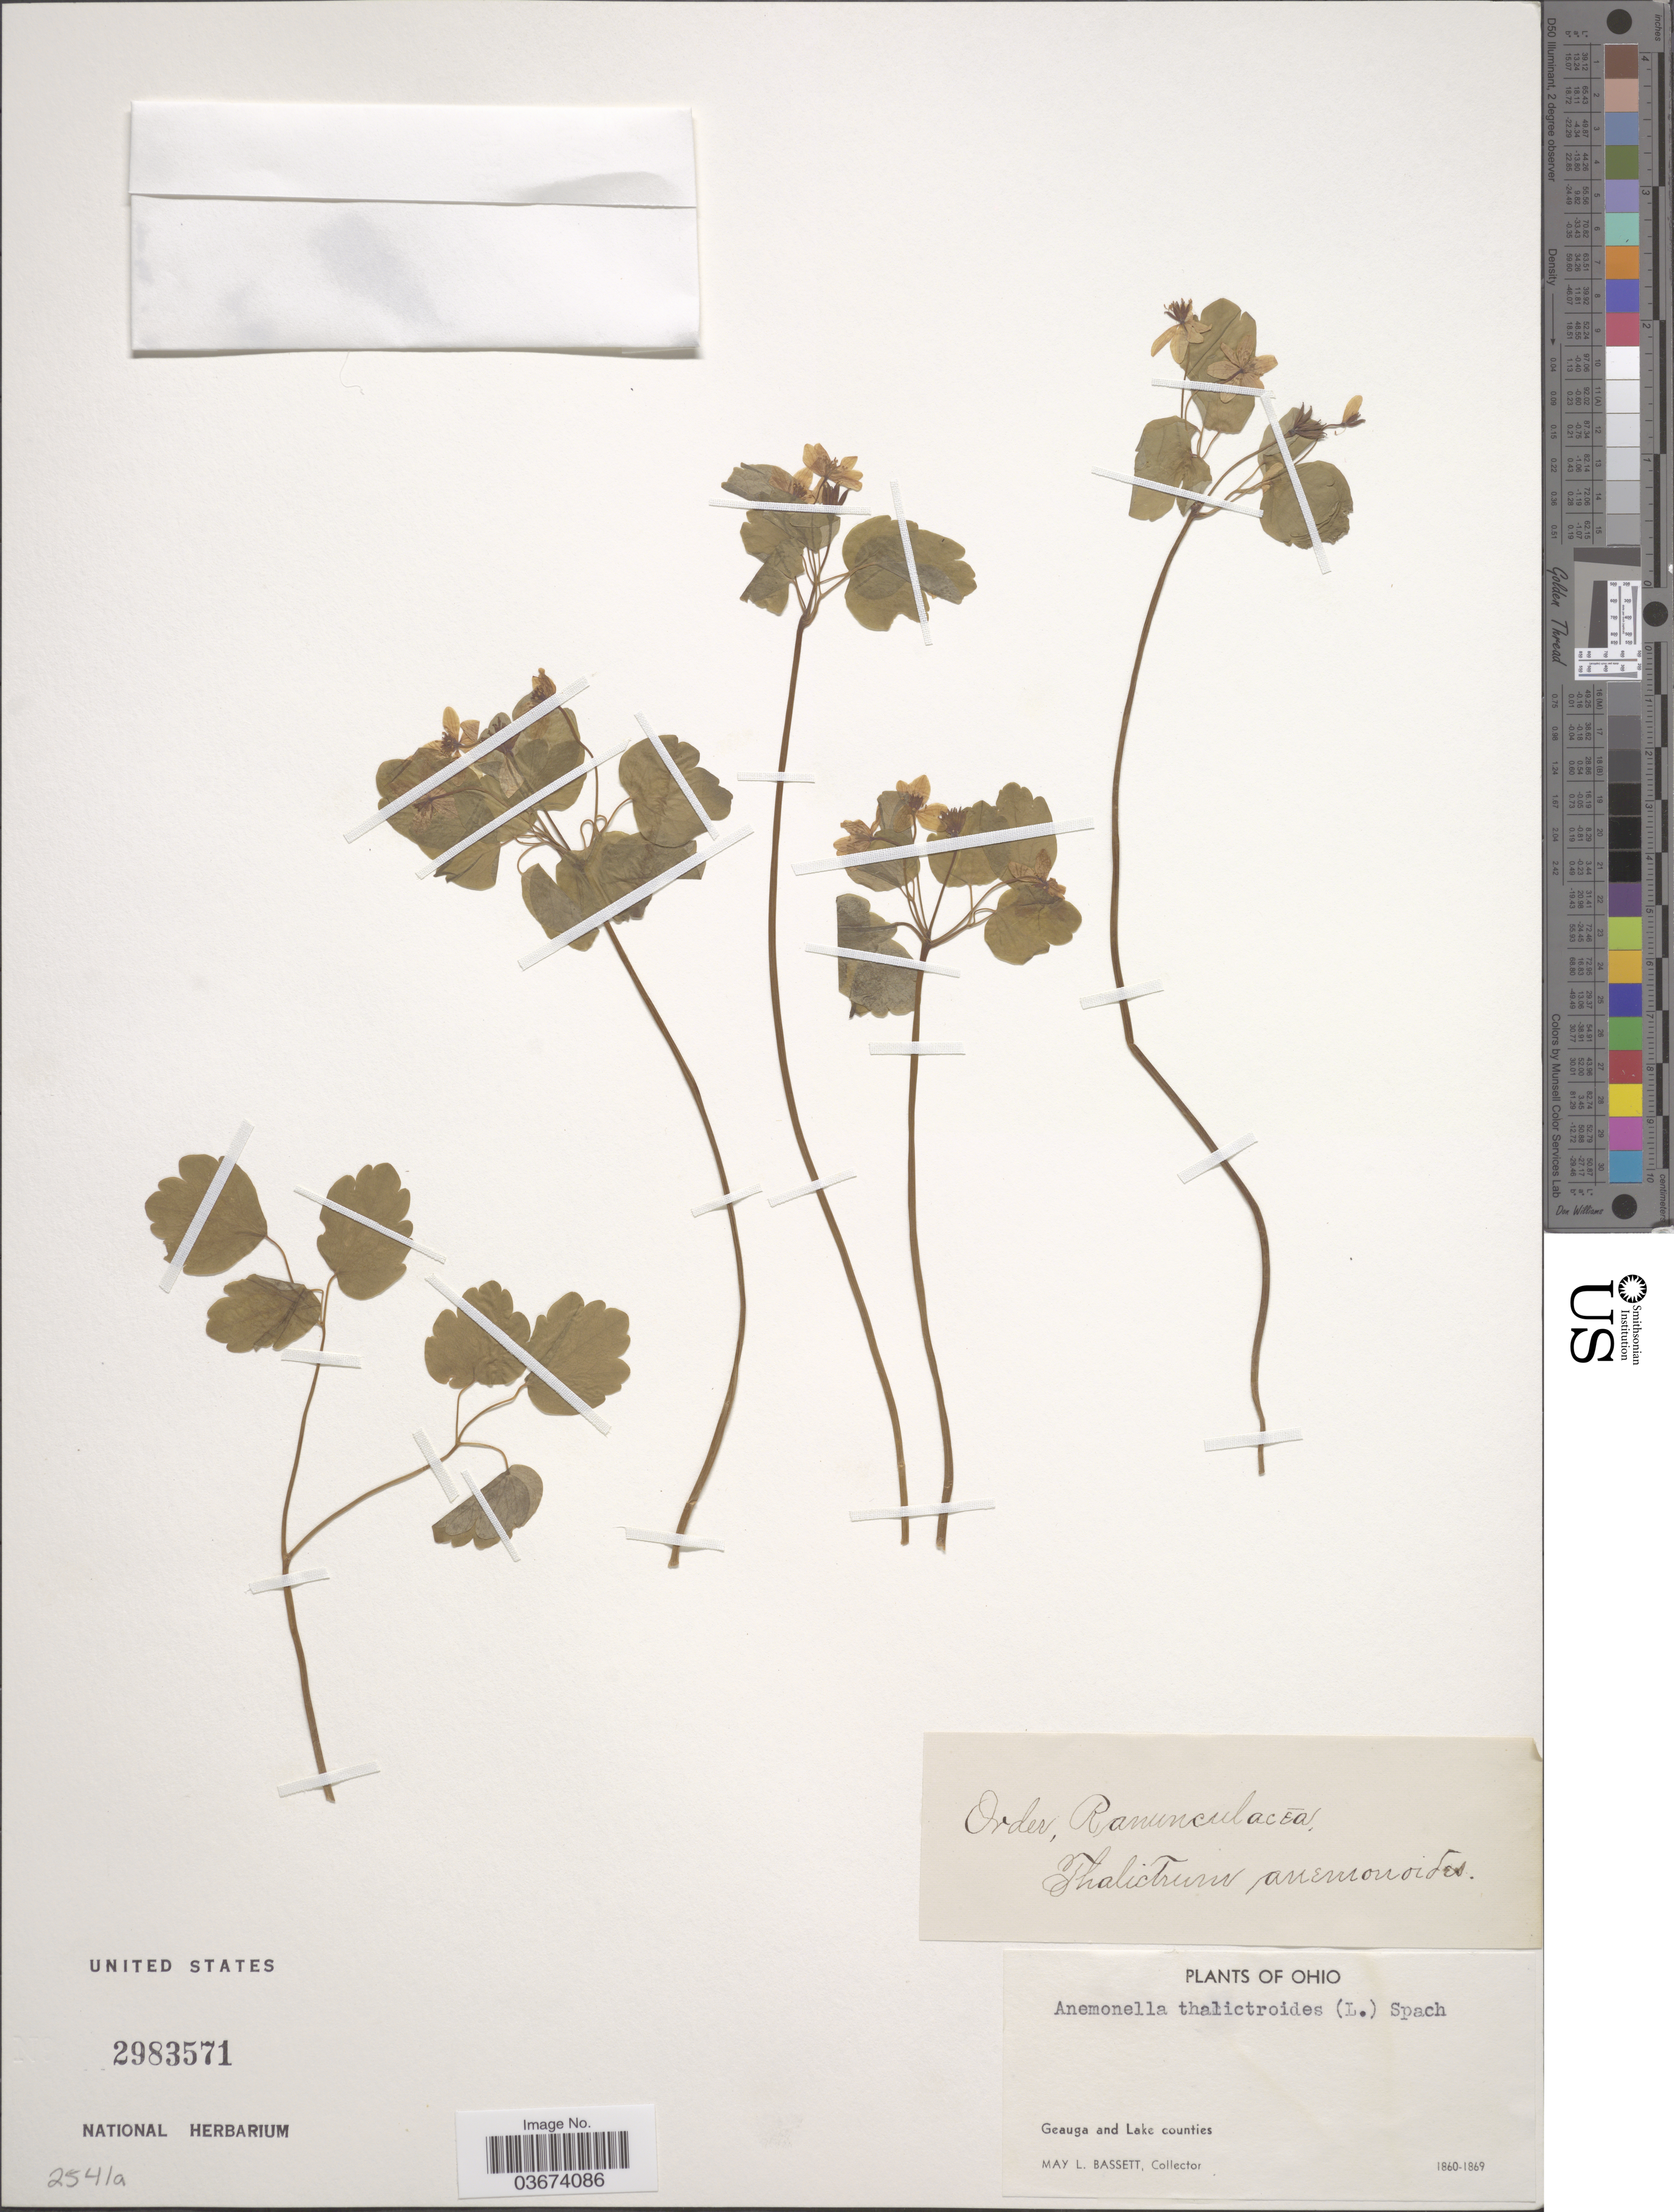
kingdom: Plantae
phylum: Tracheophyta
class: Magnoliopsida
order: Ranunculales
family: Ranunculaceae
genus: Thalictrum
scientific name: Thalictrum thalictroides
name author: (L.) A.J. Eames & B. Boivin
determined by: Strong, M. T., (US), Smithsonian Institution - National Museum of Natural History (UNITED STATES)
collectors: M. L. Bassett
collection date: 1860/1869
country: United States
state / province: Ohio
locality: Geauga and Lake counties.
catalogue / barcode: US 2983571